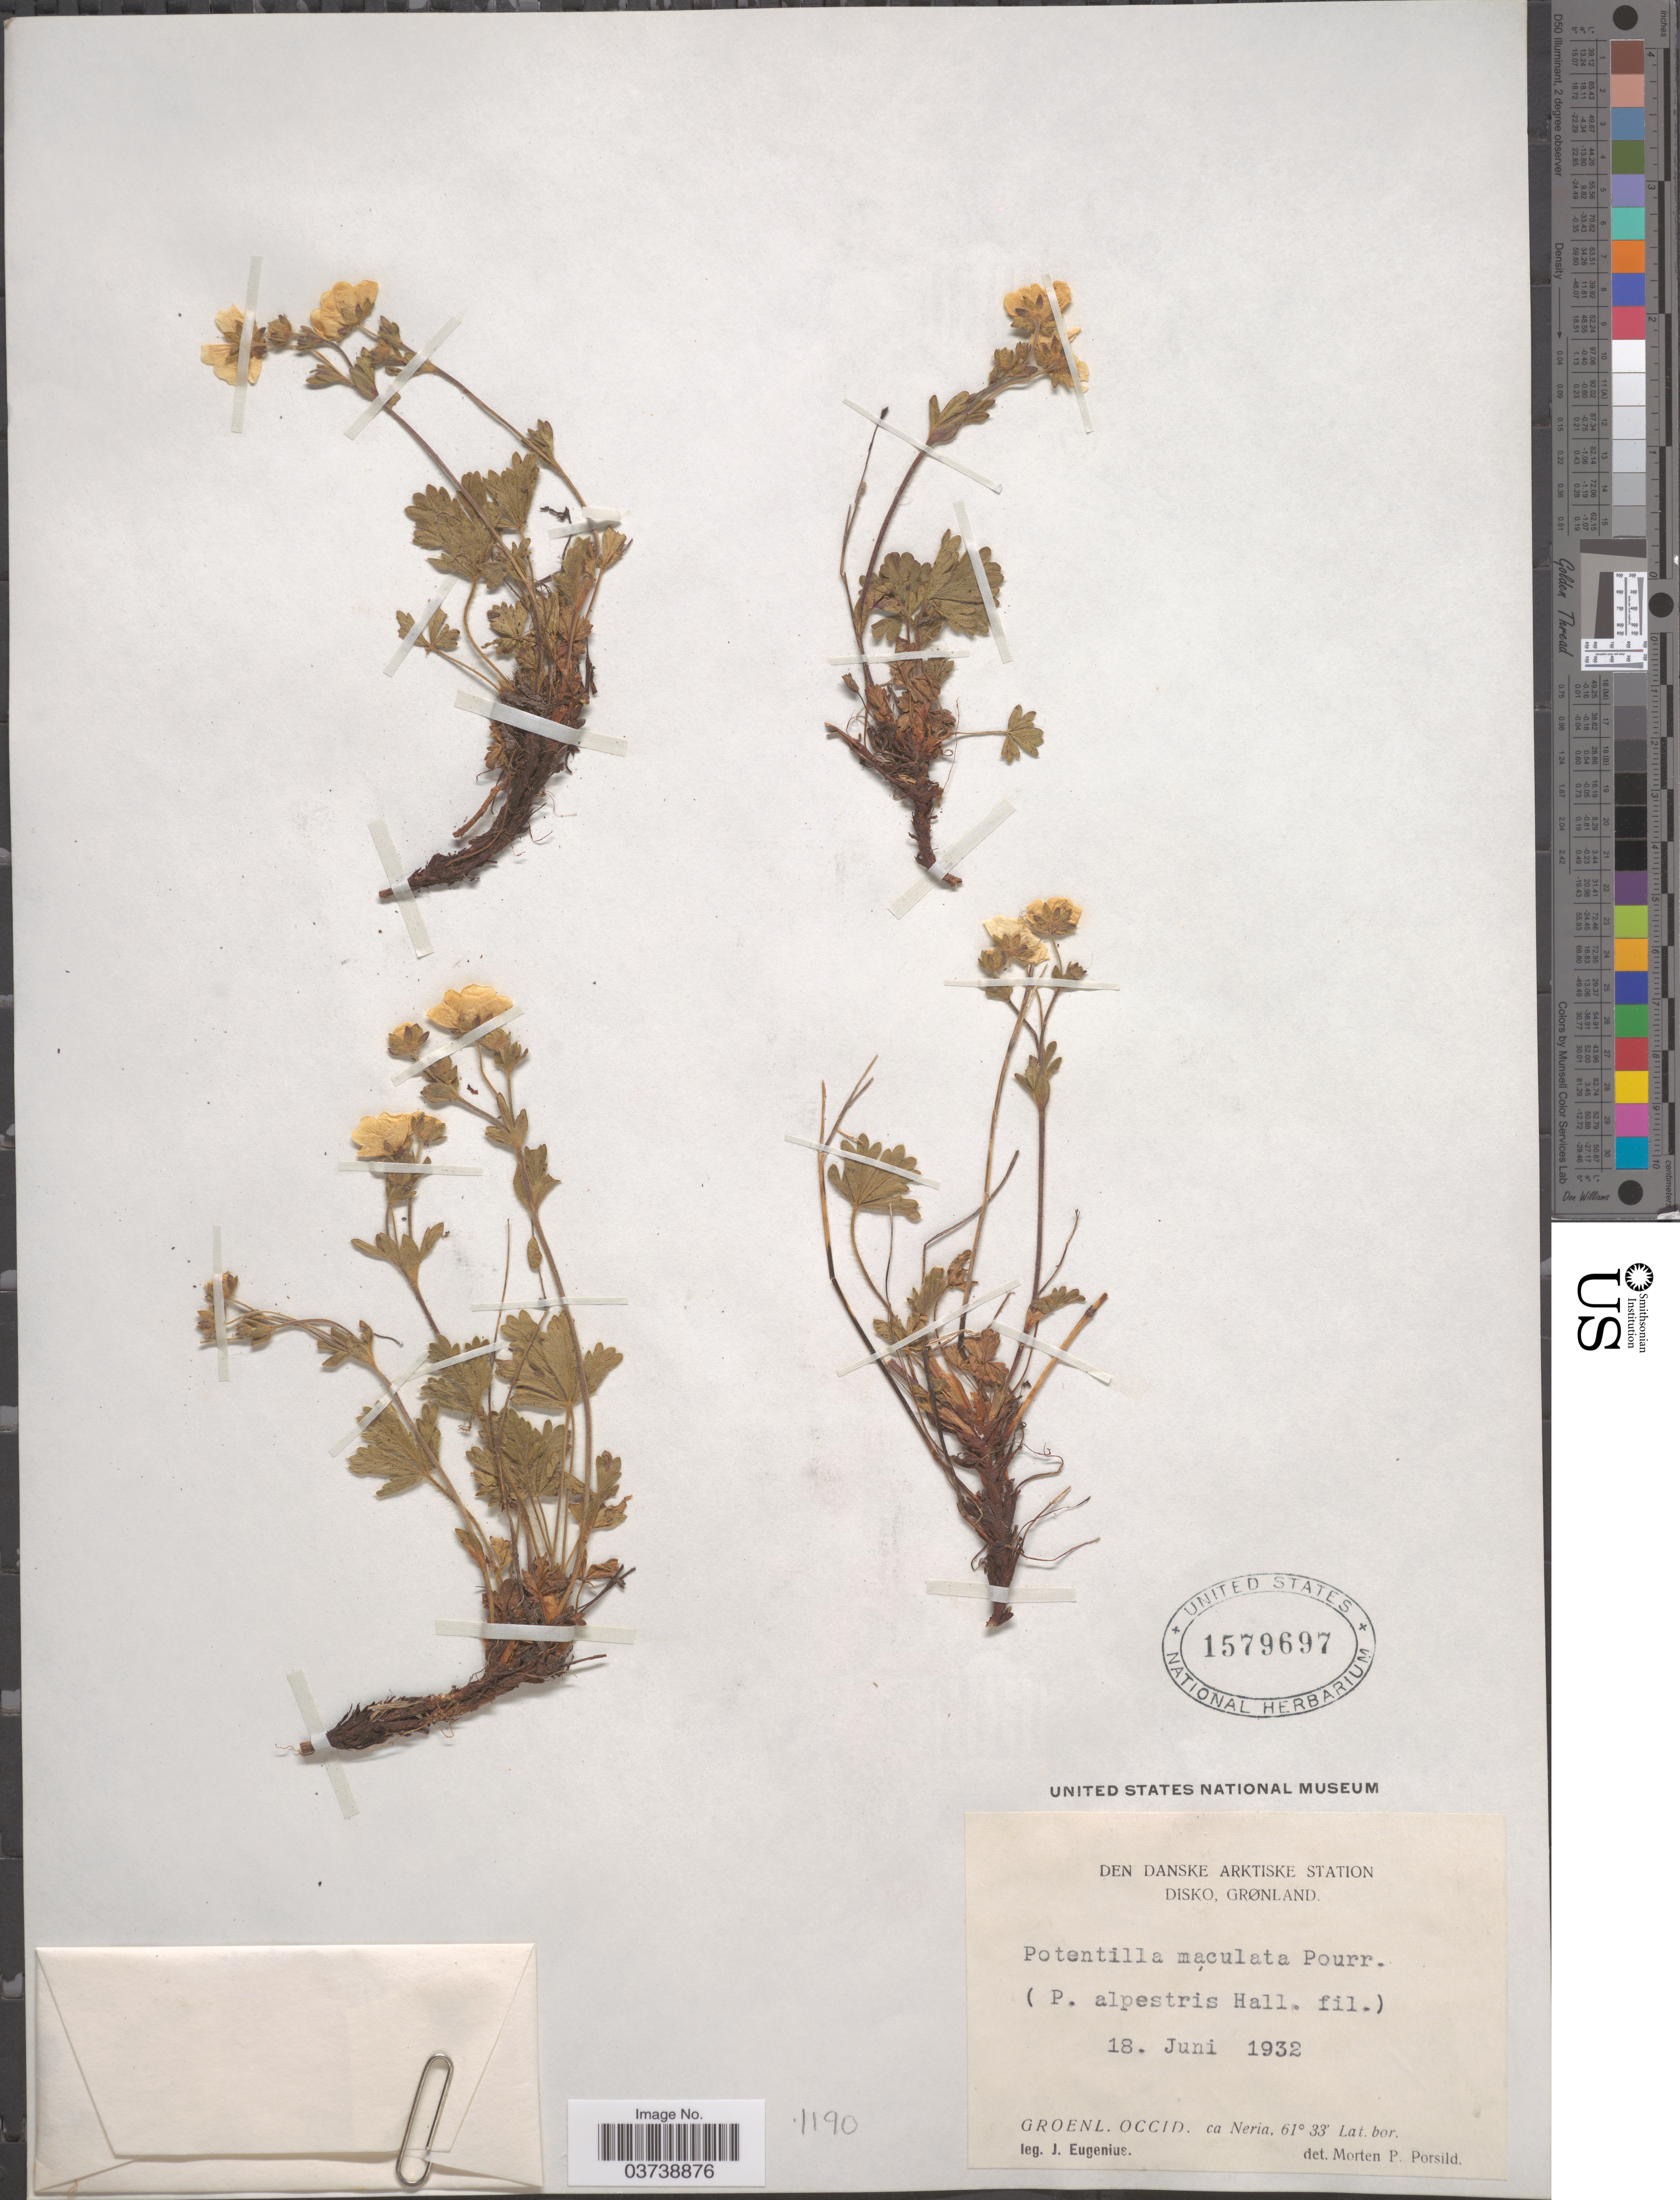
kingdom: Plantae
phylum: Tracheophyta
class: Magnoliopsida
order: Rosales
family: Rosaceae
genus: Potentilla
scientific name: Potentilla crantzii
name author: (Crantz) Beck ex Fritsch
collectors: J. Eugenius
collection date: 1932-06-18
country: Greenland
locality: Den Danske Arktiske Station. Disko. Grønland. Groenl. Occid. ca Neria.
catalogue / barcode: US 1579697